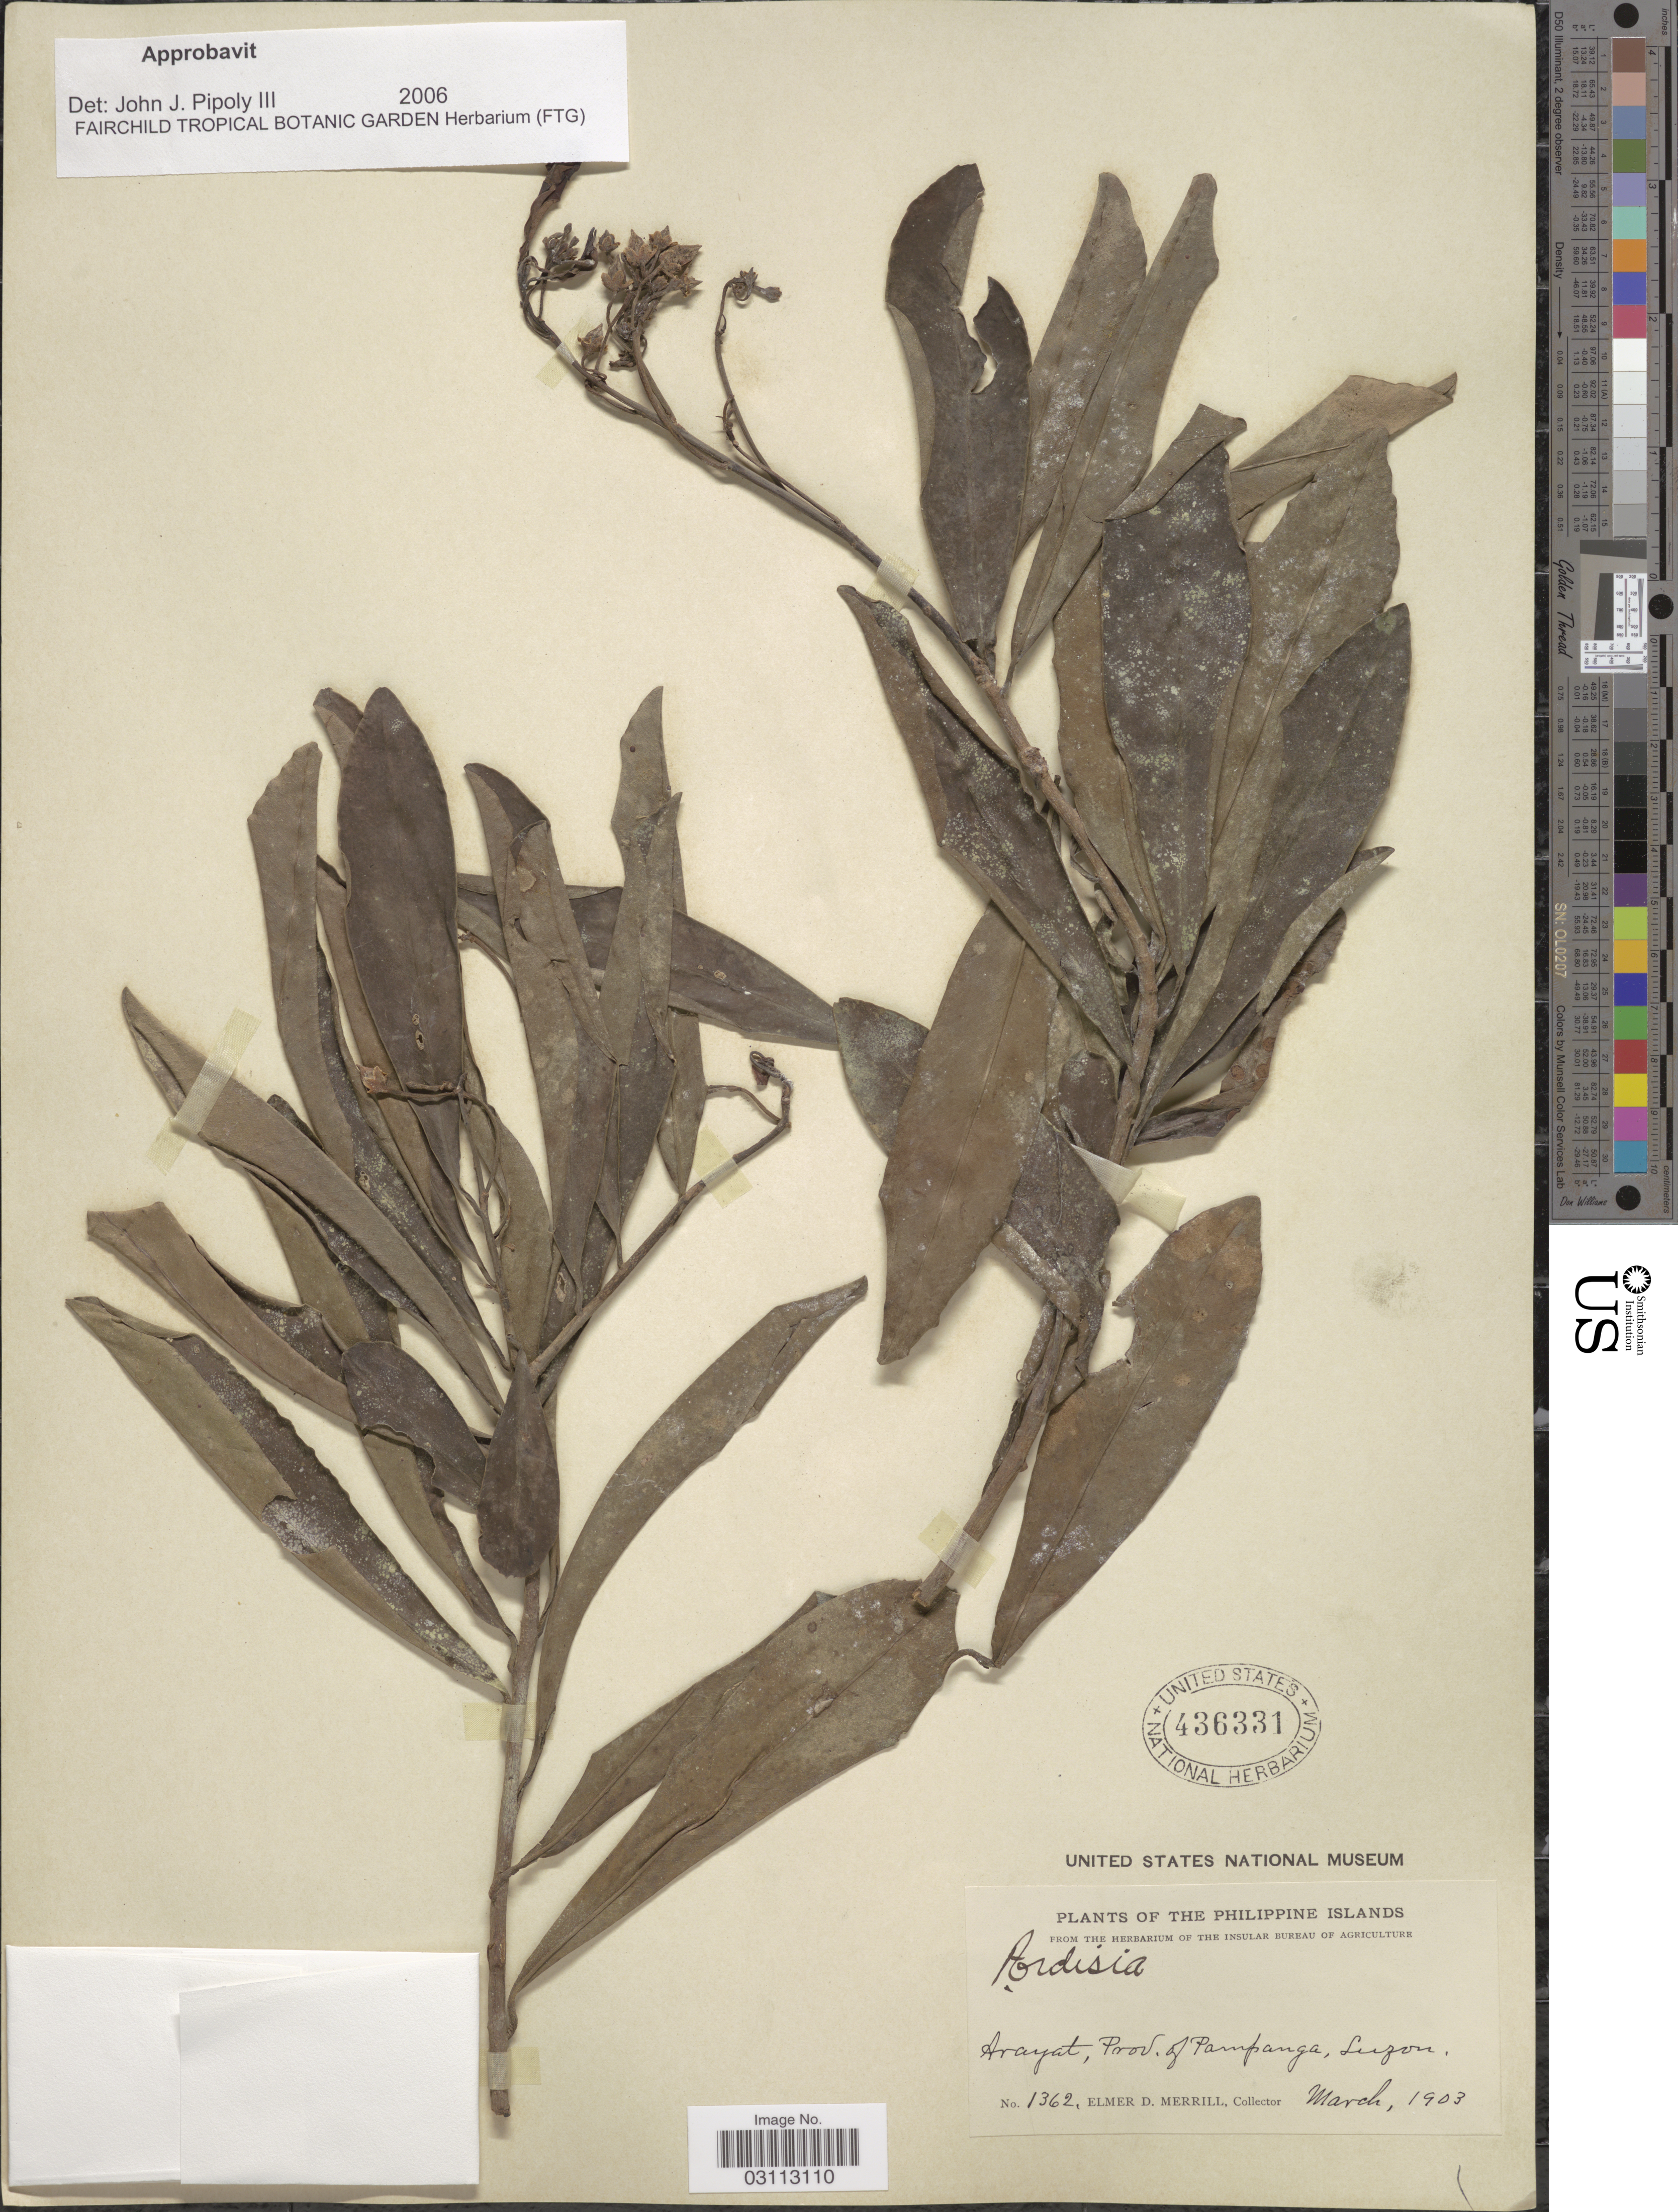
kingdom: Plantae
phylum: Tracheophyta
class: Magnoliopsida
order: Ericales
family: Primulaceae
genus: Ardisia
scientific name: Ardisia sp.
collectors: E. D. Merrill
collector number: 1362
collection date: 1903-03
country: Philippines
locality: Arayat, Prov. of Pampanga, Luzon.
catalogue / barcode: US 436331